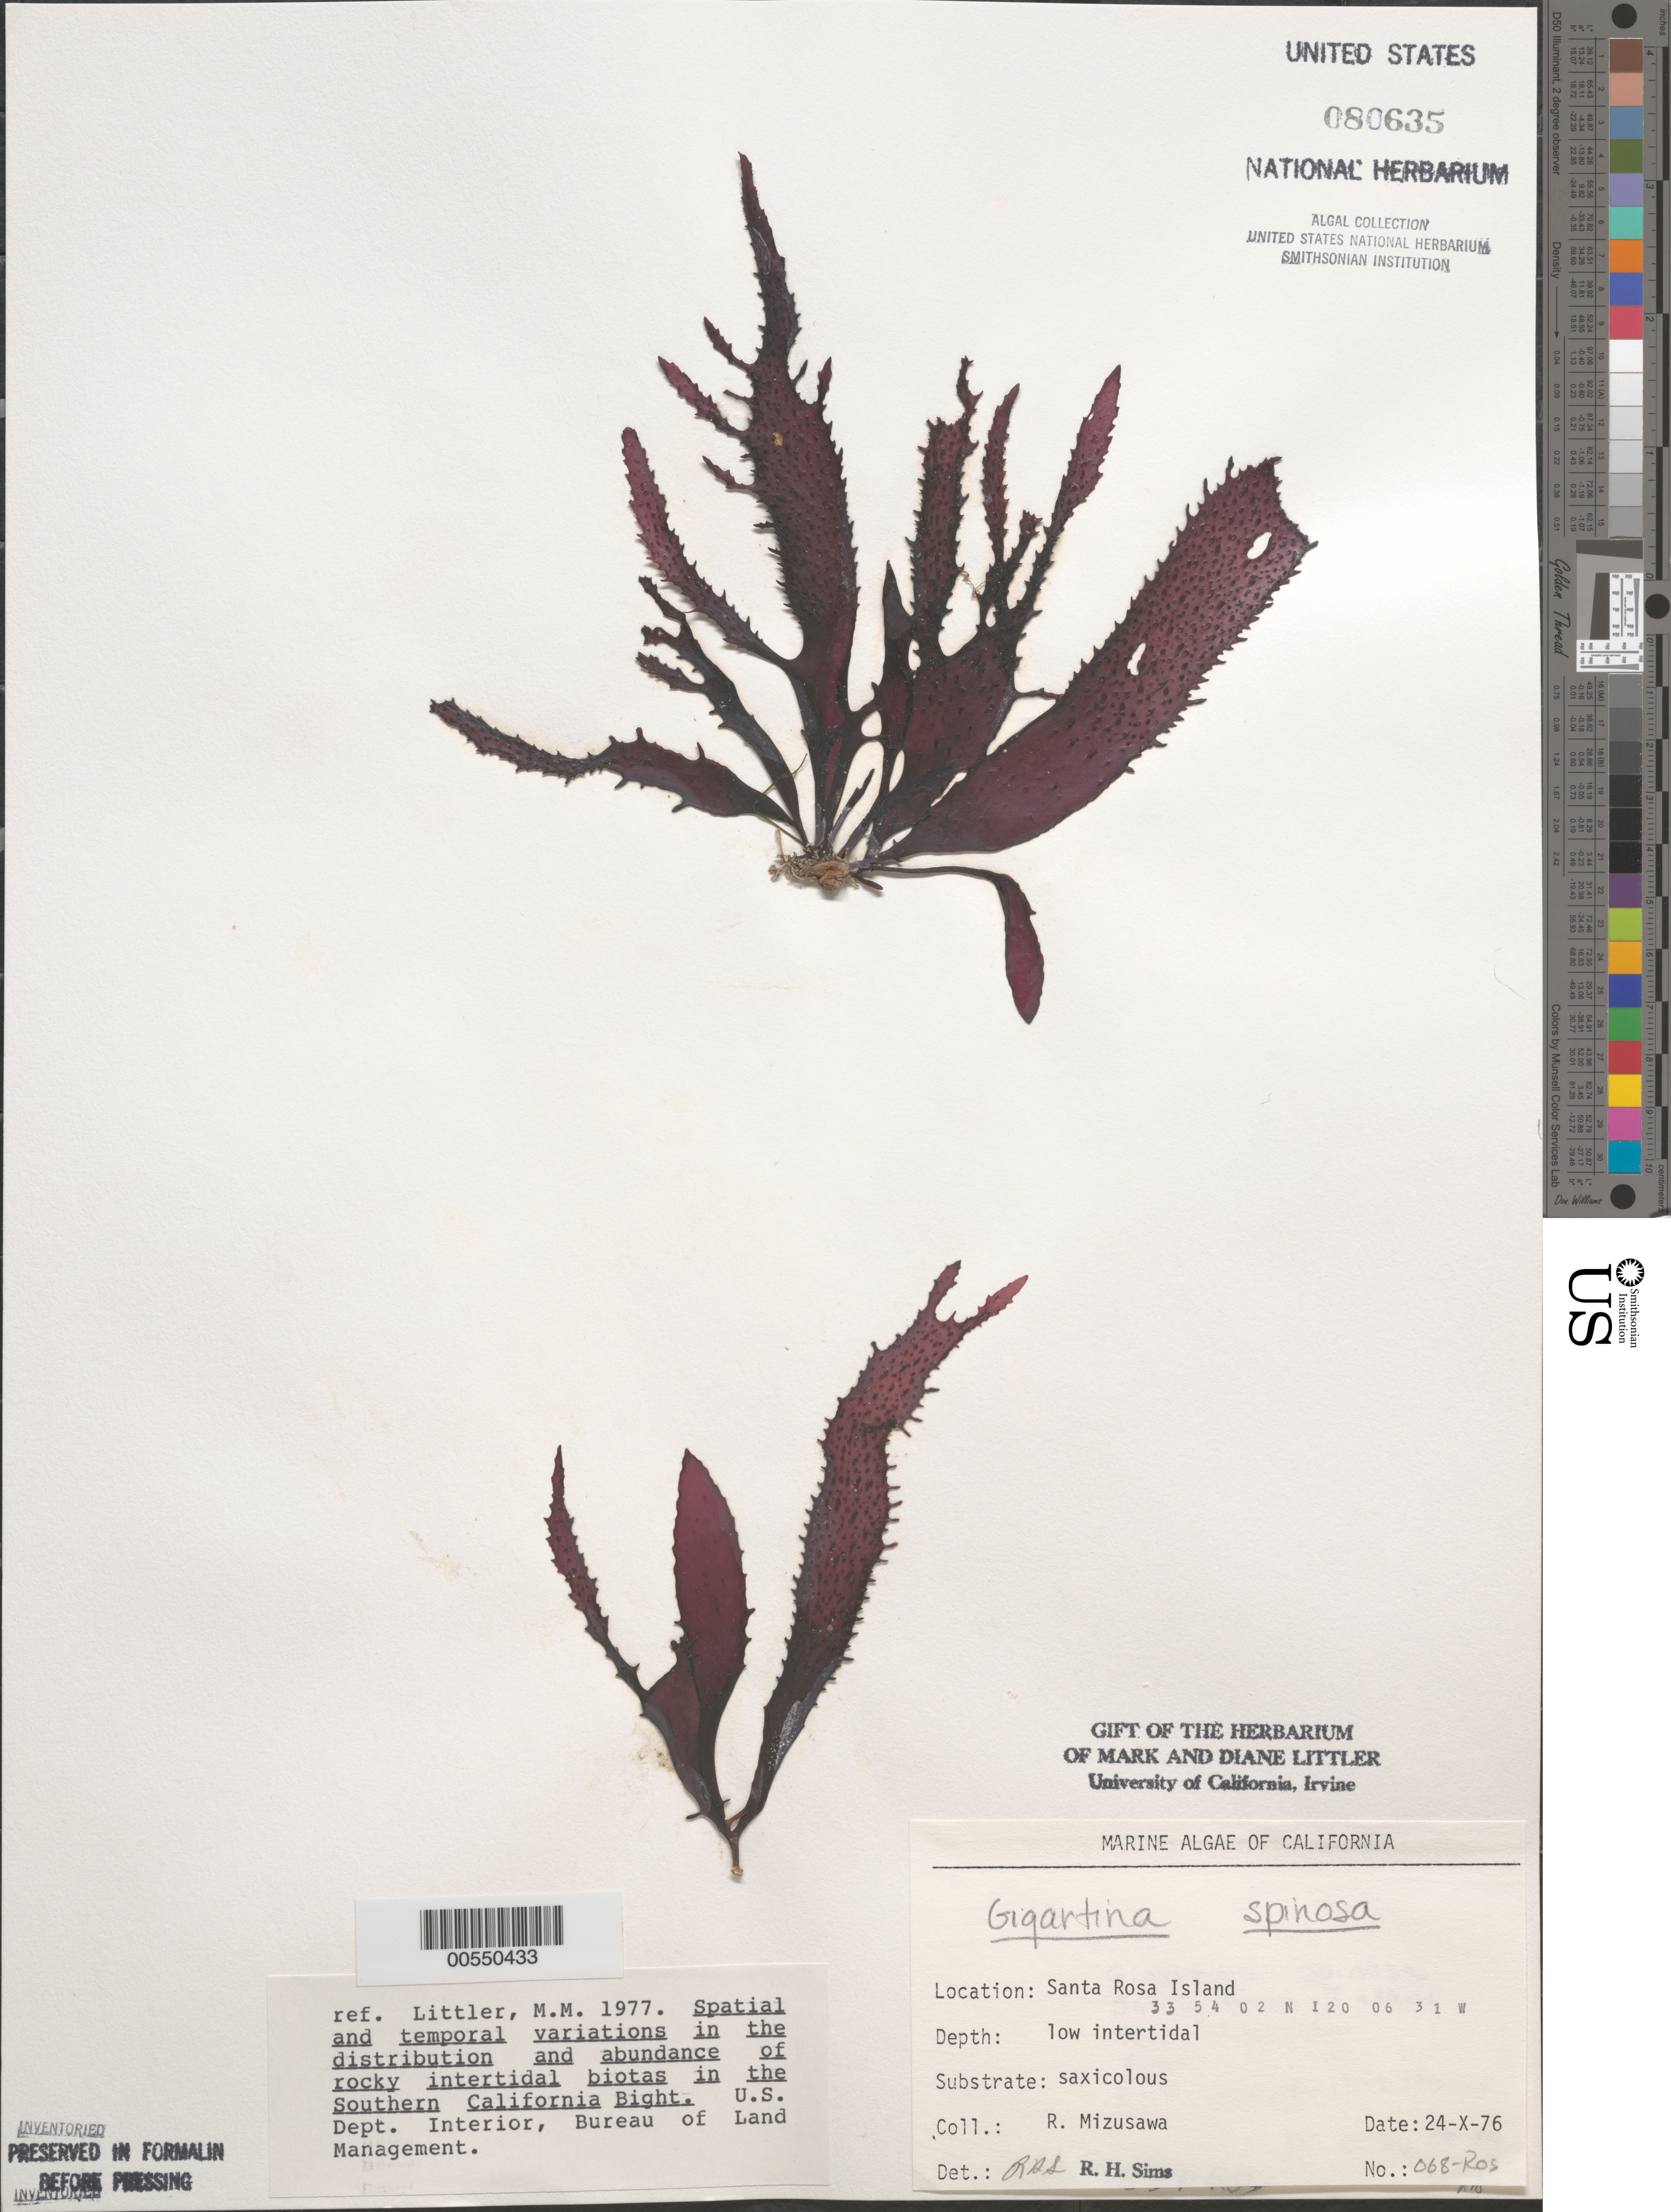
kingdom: Plantae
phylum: Rhodophyta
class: Florideophyceae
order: Gigartinales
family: Gigartinaceae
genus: Chondracanthus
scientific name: Chondracanthus spinosus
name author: (Kütz.) Guiry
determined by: Algae name updating Project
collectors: R. Mizusawa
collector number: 068-ros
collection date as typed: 24 Oct 1976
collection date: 1976-10-24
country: United States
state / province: California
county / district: Santa Barbara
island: Santa Rosa Island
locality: Johnson's Lee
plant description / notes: BLM-SOCALBIGHT Rocky Intertidal Survey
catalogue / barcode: US 80635